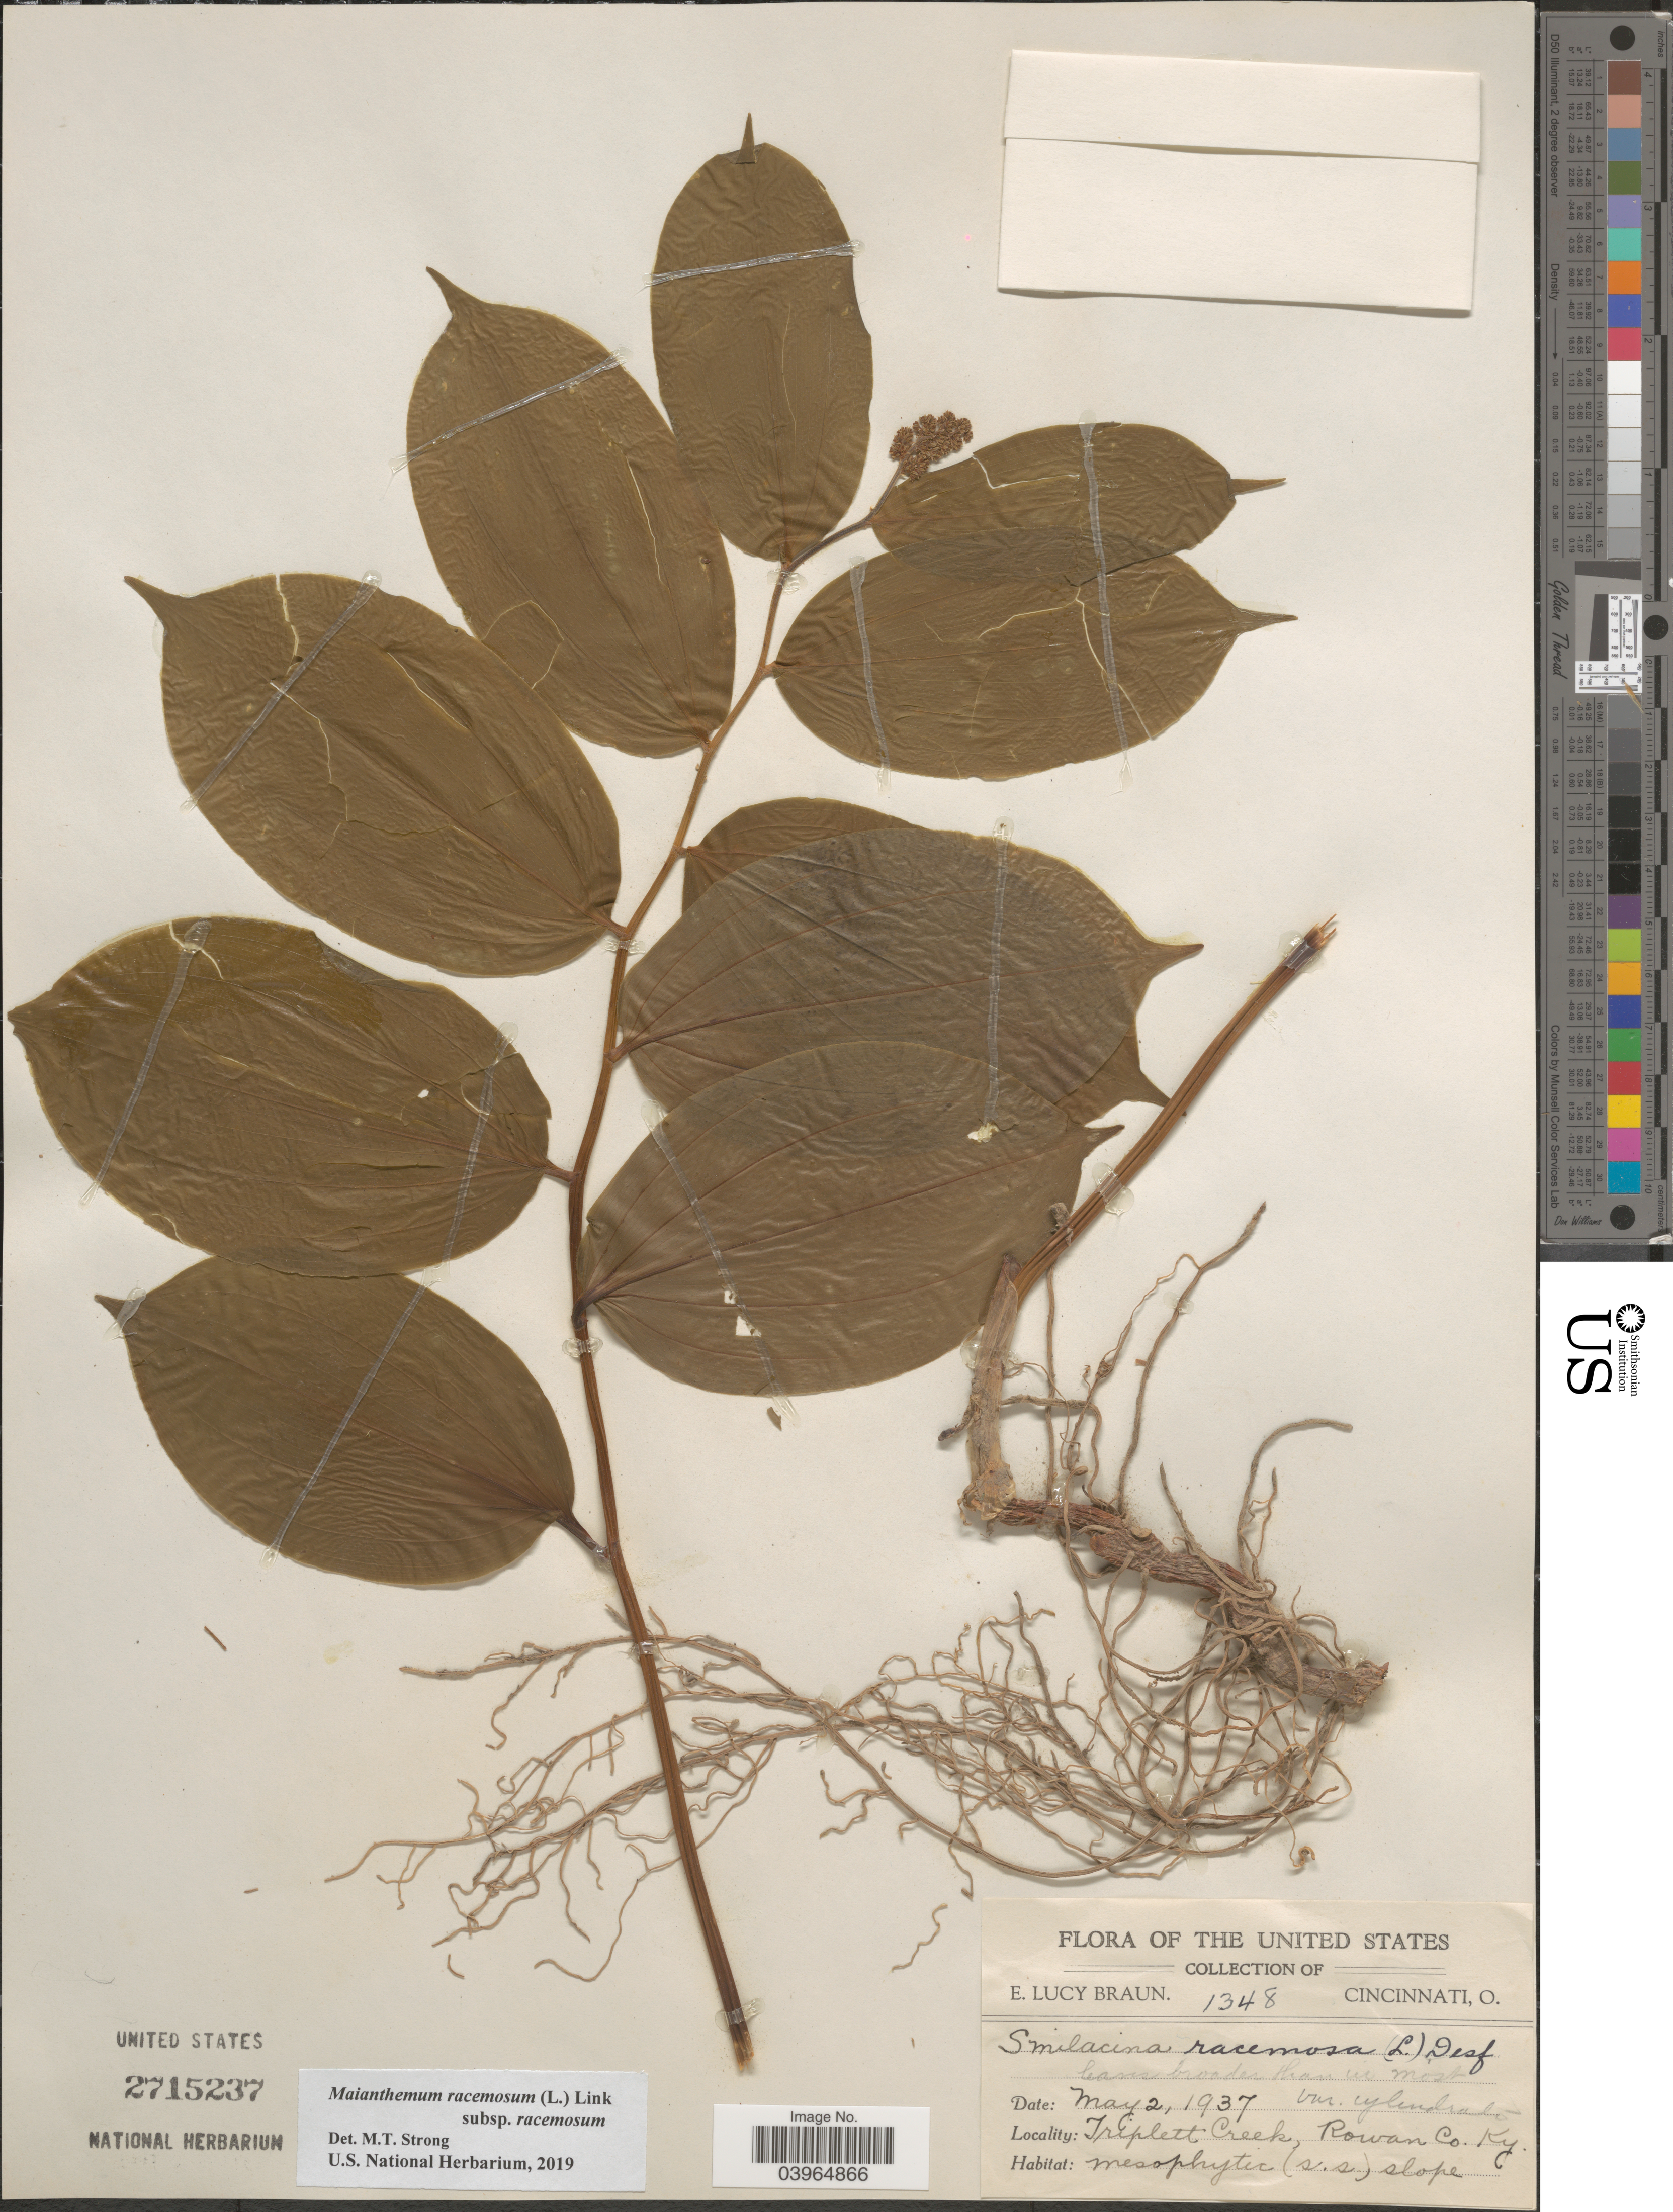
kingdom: Plantae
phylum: Tracheophyta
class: Liliopsida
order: Asparagales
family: Asparagaceae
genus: Maianthemum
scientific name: Maianthemum racemosum subsp. racemosum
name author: (L.) Link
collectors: E. L. Braun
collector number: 1348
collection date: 1937-05-02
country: United States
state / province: Kentucky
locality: Triplett Creek, Rowan Co.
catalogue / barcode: US 2715237